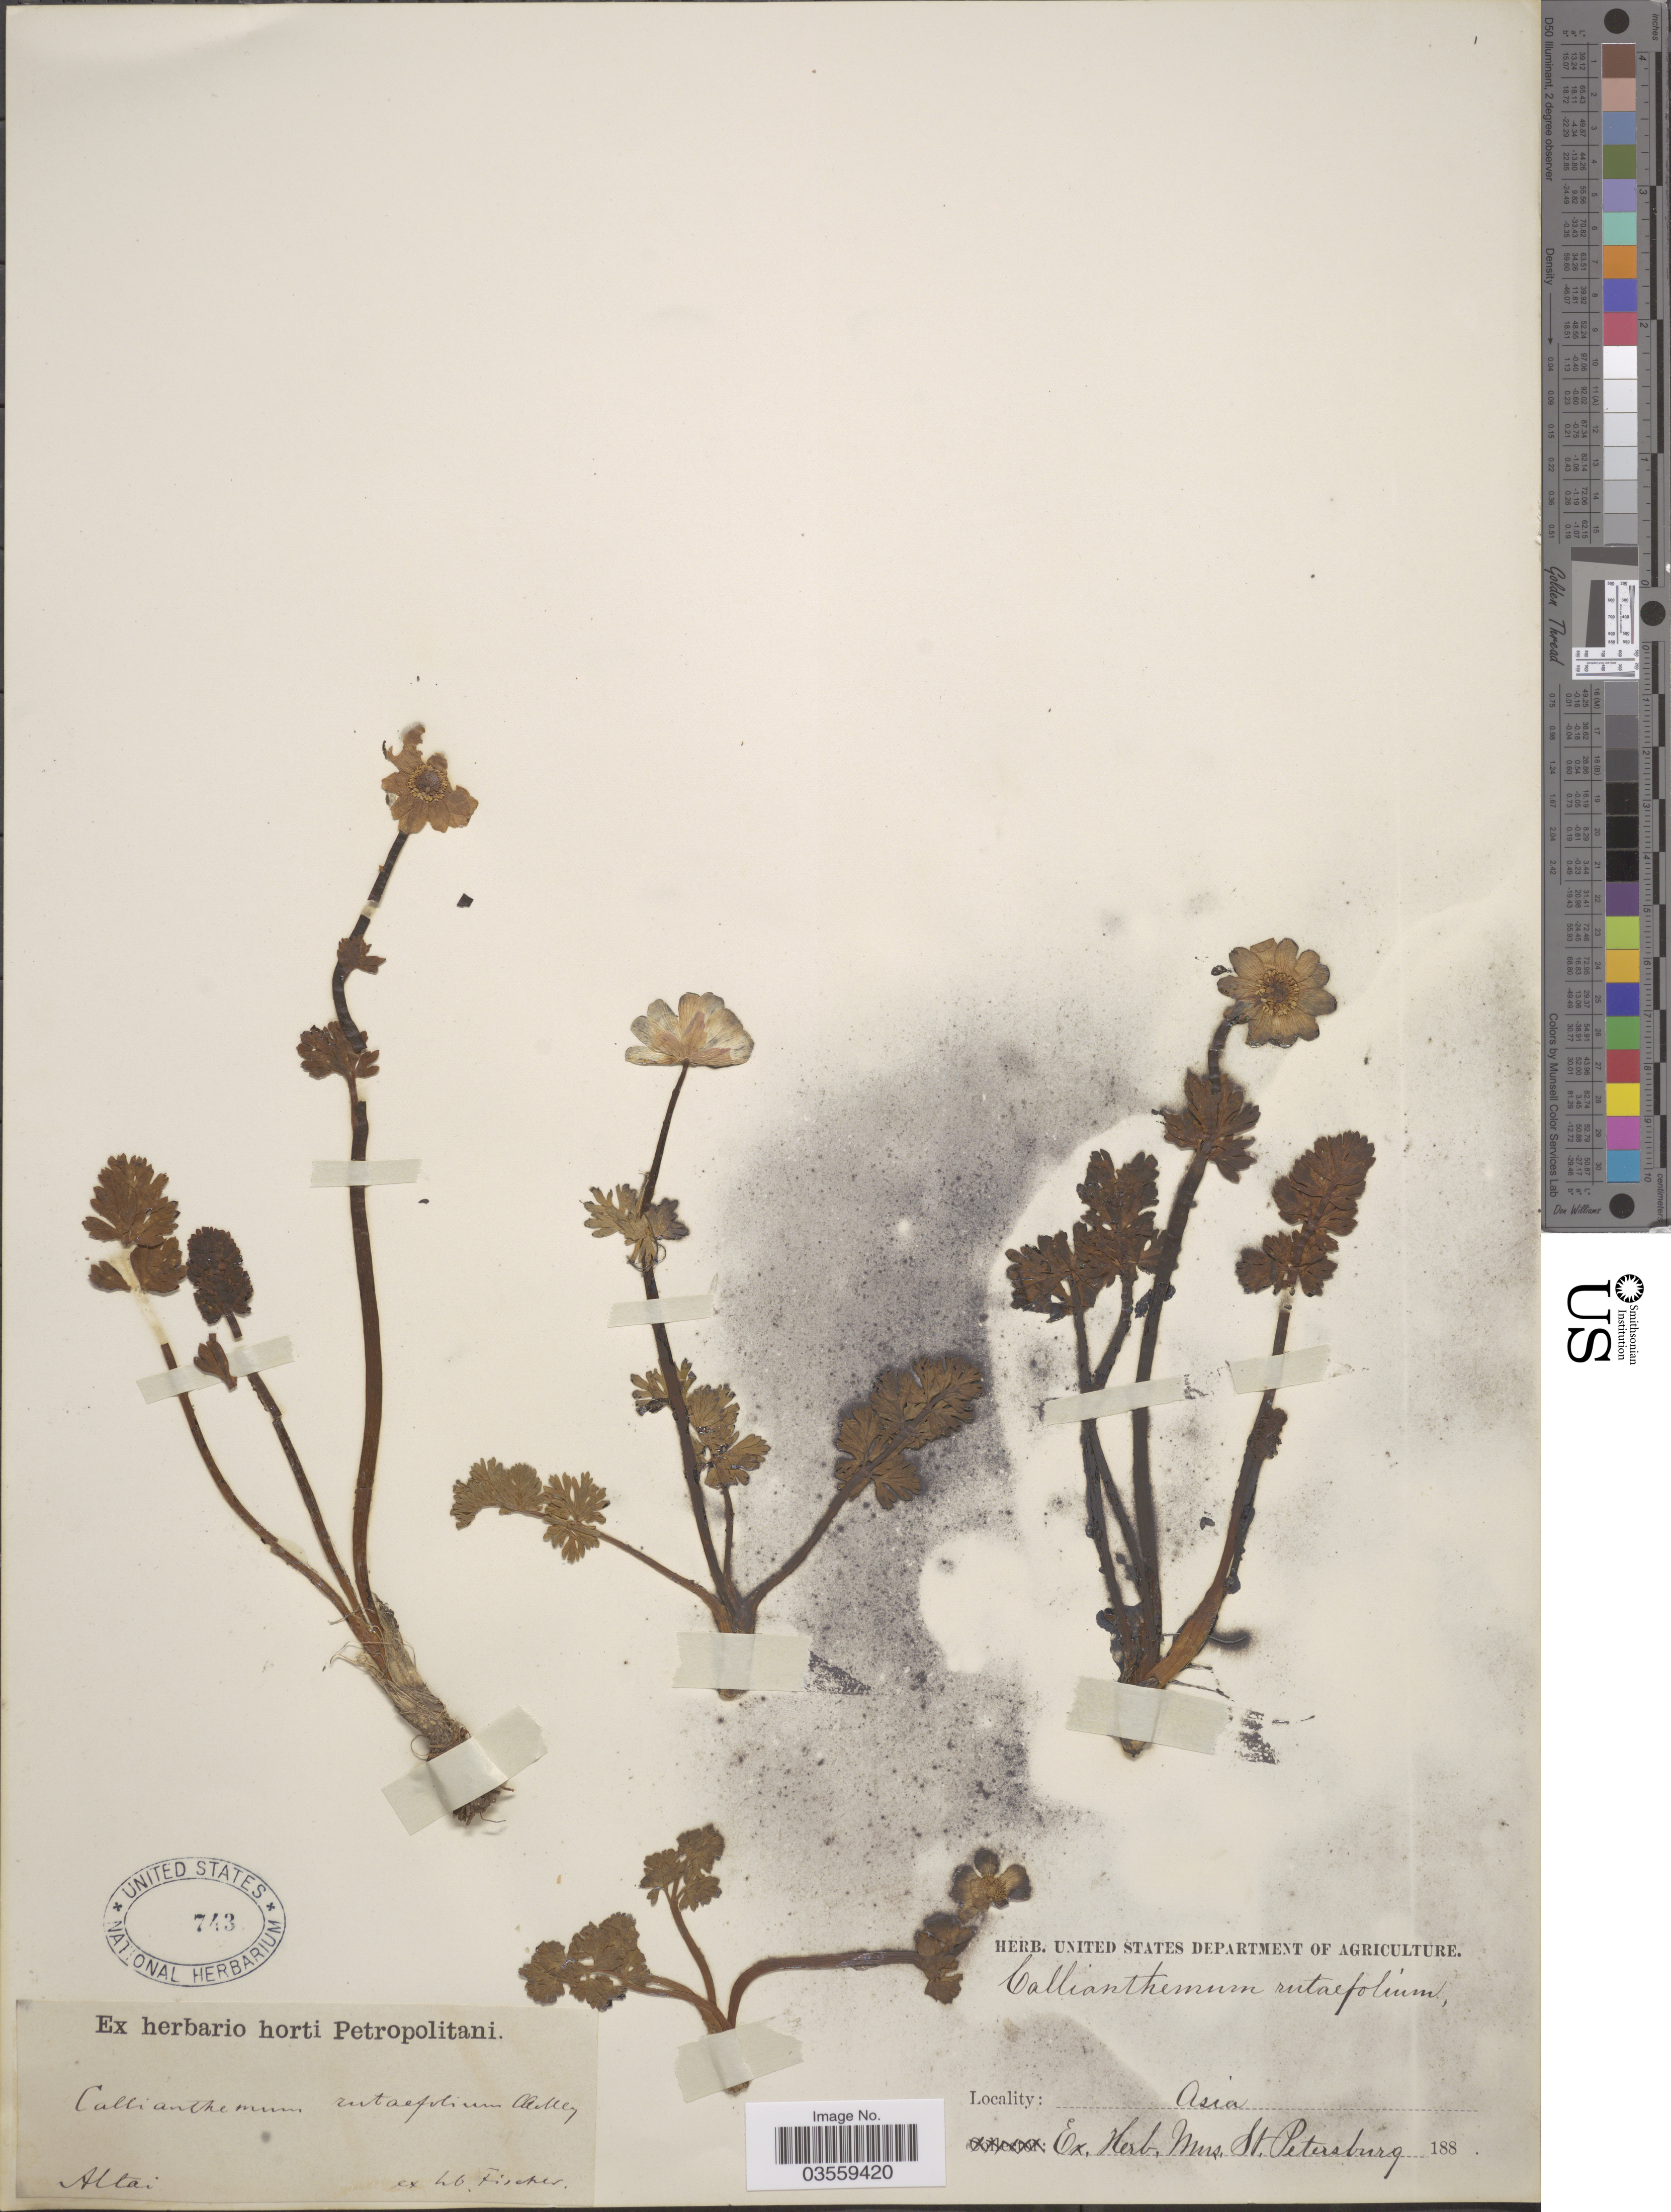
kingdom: Plantae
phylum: Tracheophyta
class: Magnoliopsida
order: Ranunculales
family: Ranunculaceae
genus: Callianthemum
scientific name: Callianthemum rutifolium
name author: C.A. Mey.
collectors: ex Herb. Fischer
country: Mongolia / Russian Federation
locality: Altai. Asia.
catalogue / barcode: US 743